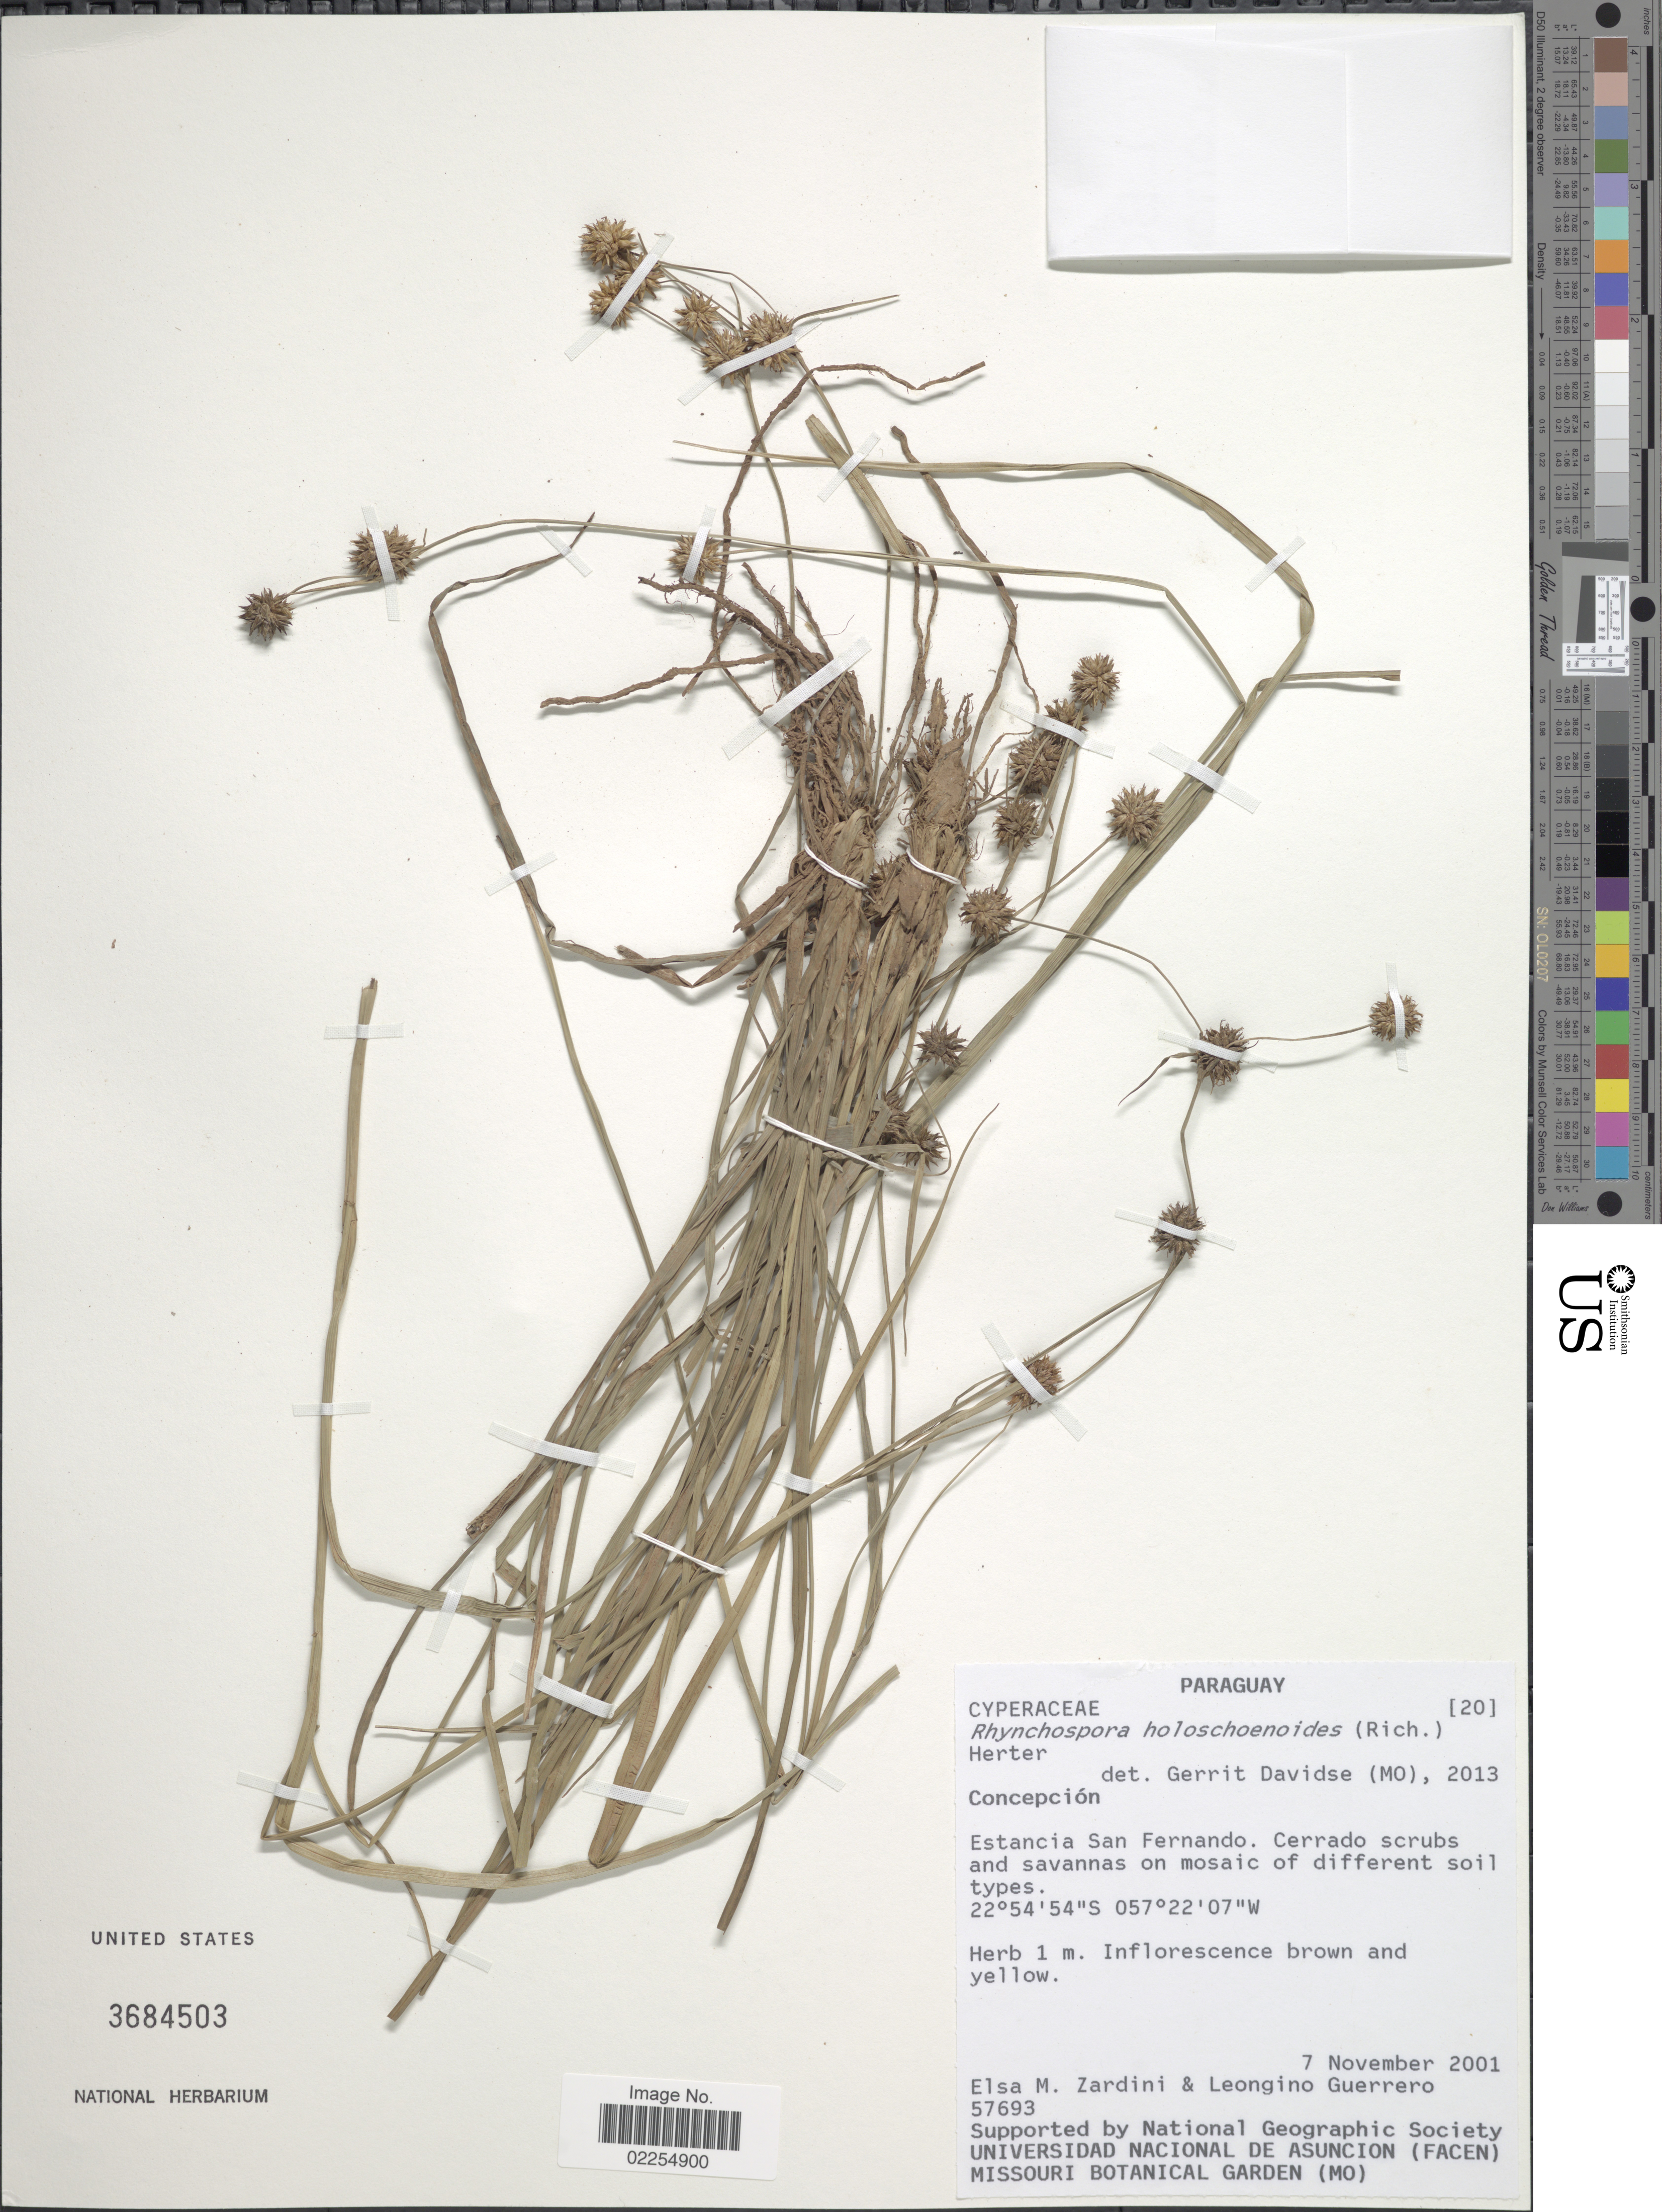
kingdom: Plantae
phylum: Tracheophyta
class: Liliopsida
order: Poales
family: Cyperaceae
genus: Rhynchospora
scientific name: Rhynchospora holoschoenoides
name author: (Rich.) Herter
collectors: E. M. Zardini & L. Guerrero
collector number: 57693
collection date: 2001-11-07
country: Paraguay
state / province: Concepcion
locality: Estancia San Fernando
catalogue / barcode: US 3684503